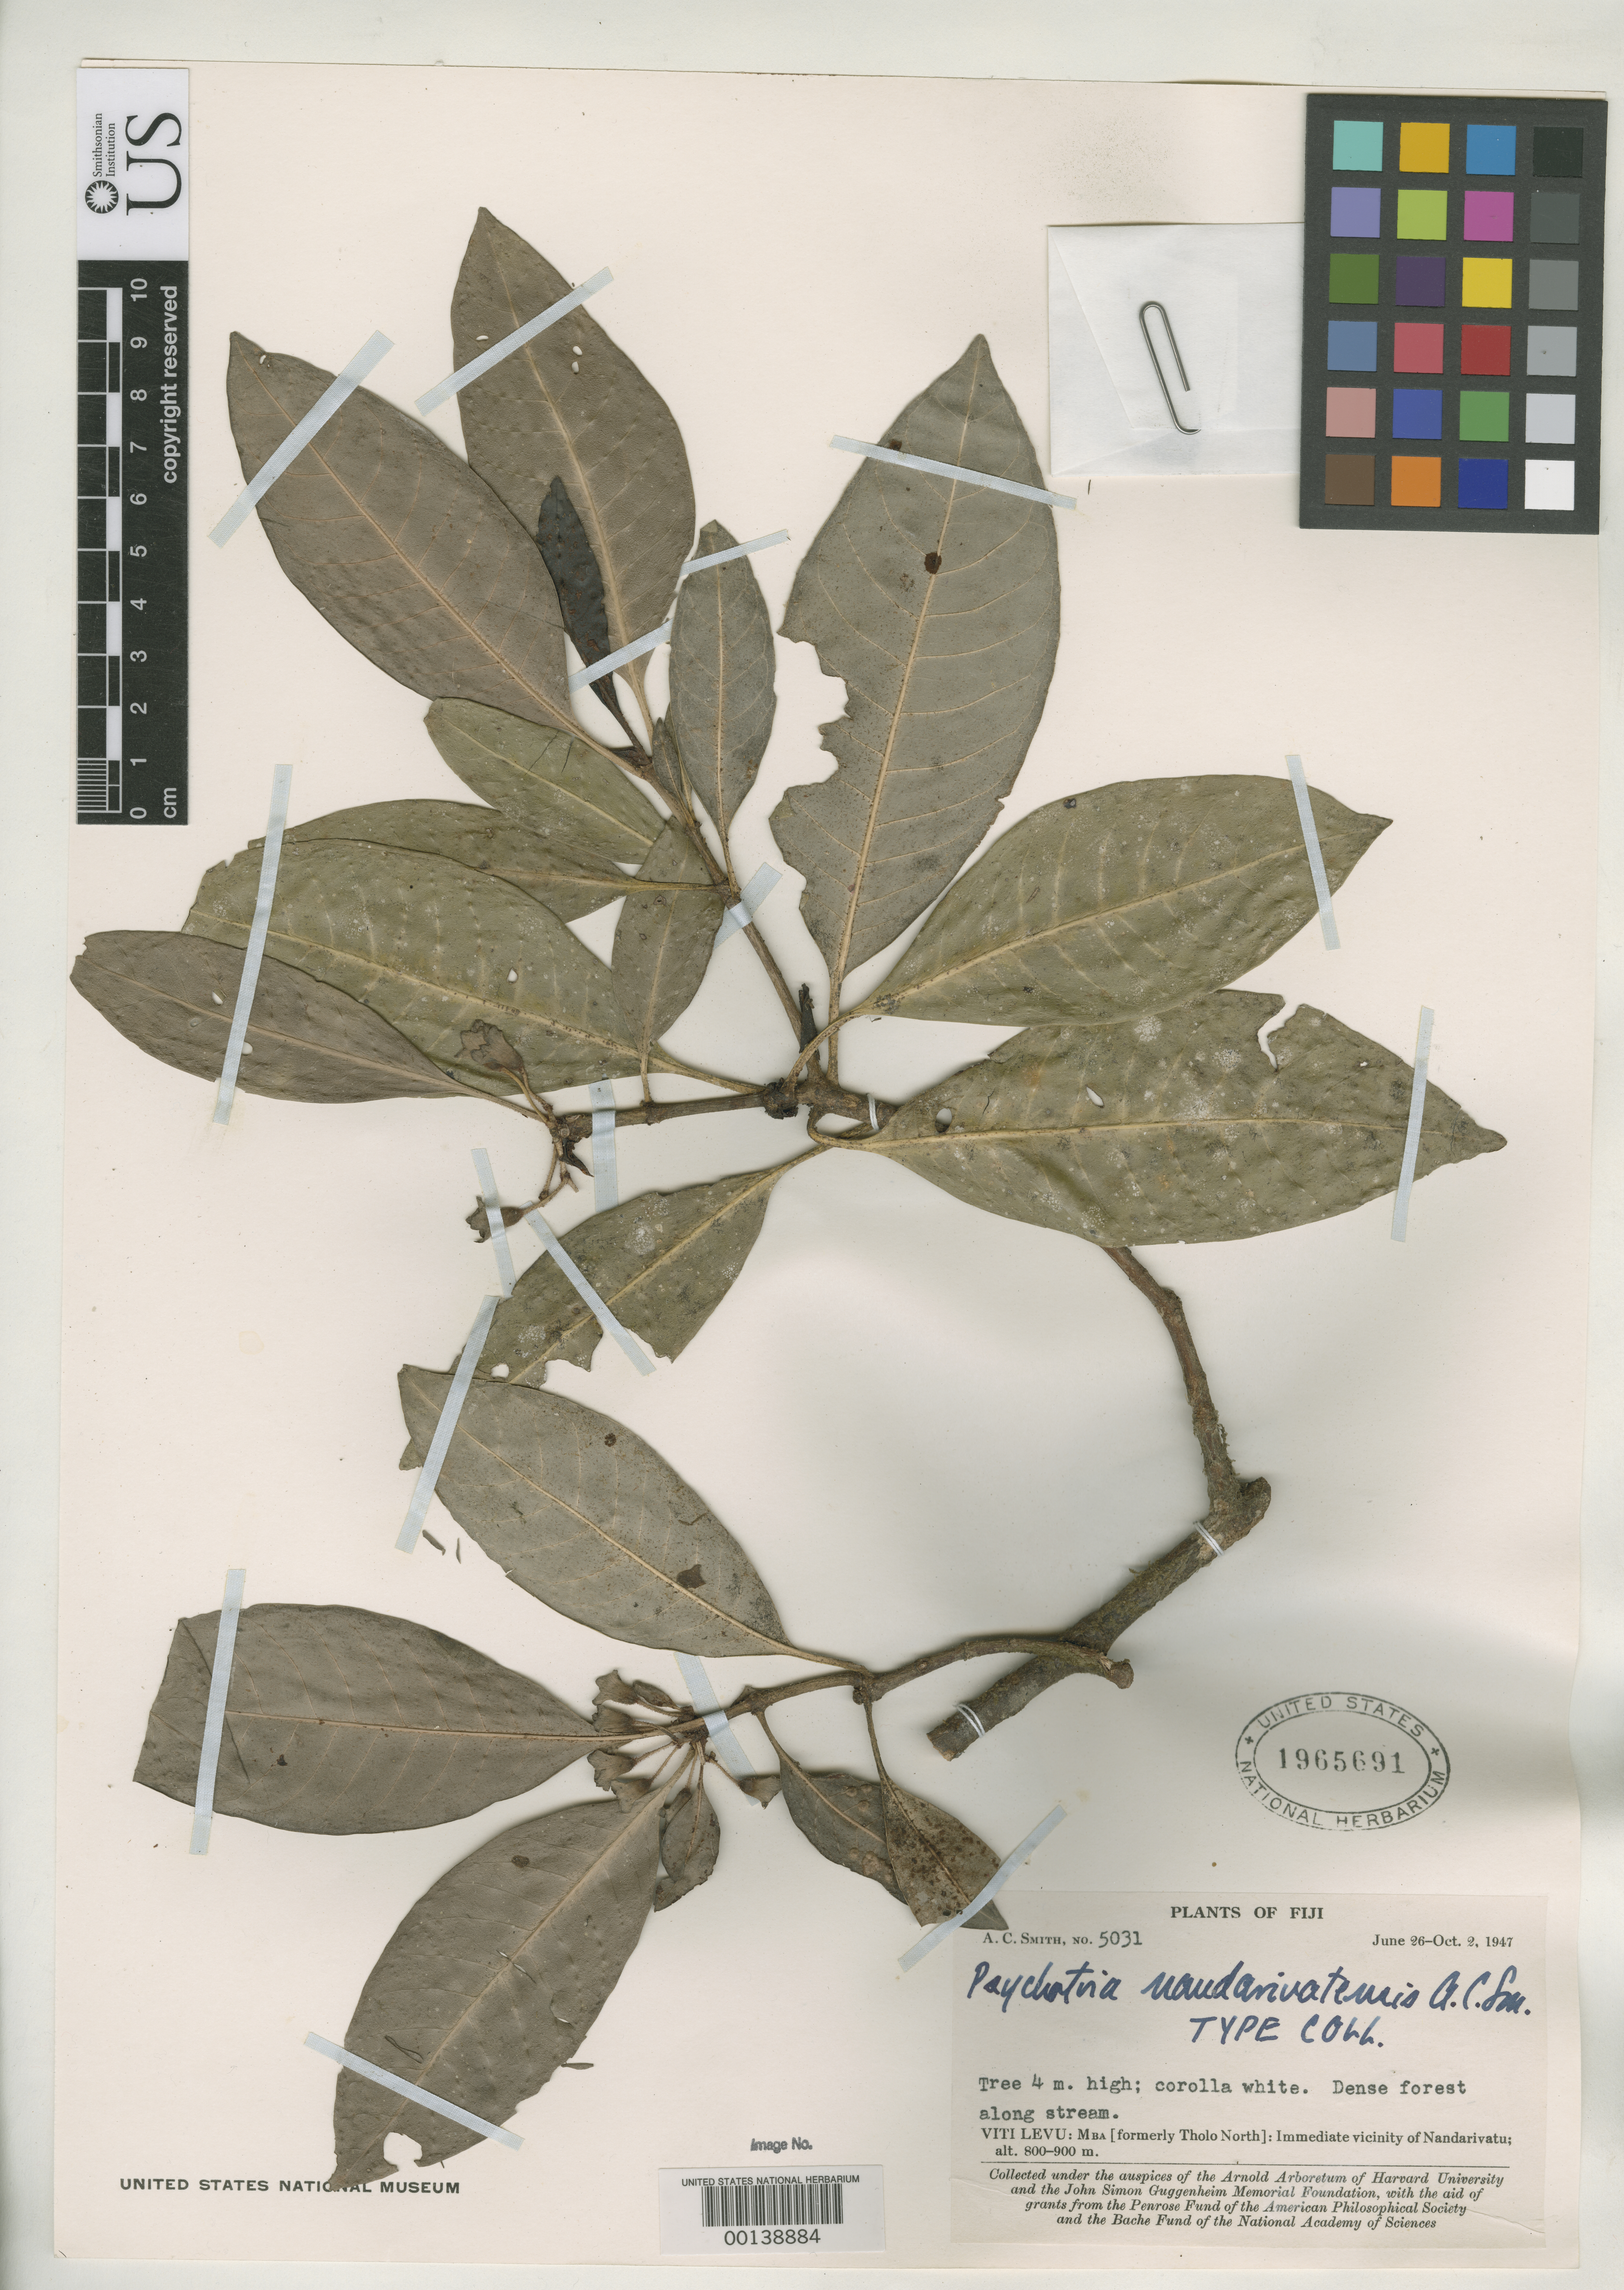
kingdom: Plantae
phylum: Tracheophyta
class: Magnoliopsida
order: Gentianales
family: Rubiaceae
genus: Psychotria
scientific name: Psychotria nandarivatensis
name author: A.C. Sm.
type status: Isotype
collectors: A. C. Smith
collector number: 5031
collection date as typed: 02 Jul 1947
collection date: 1947-07-02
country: Fiji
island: Viti Levu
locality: Mba, vicinity of Nandarivatu. [Viti Levu Group]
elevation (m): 800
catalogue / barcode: US 1965691